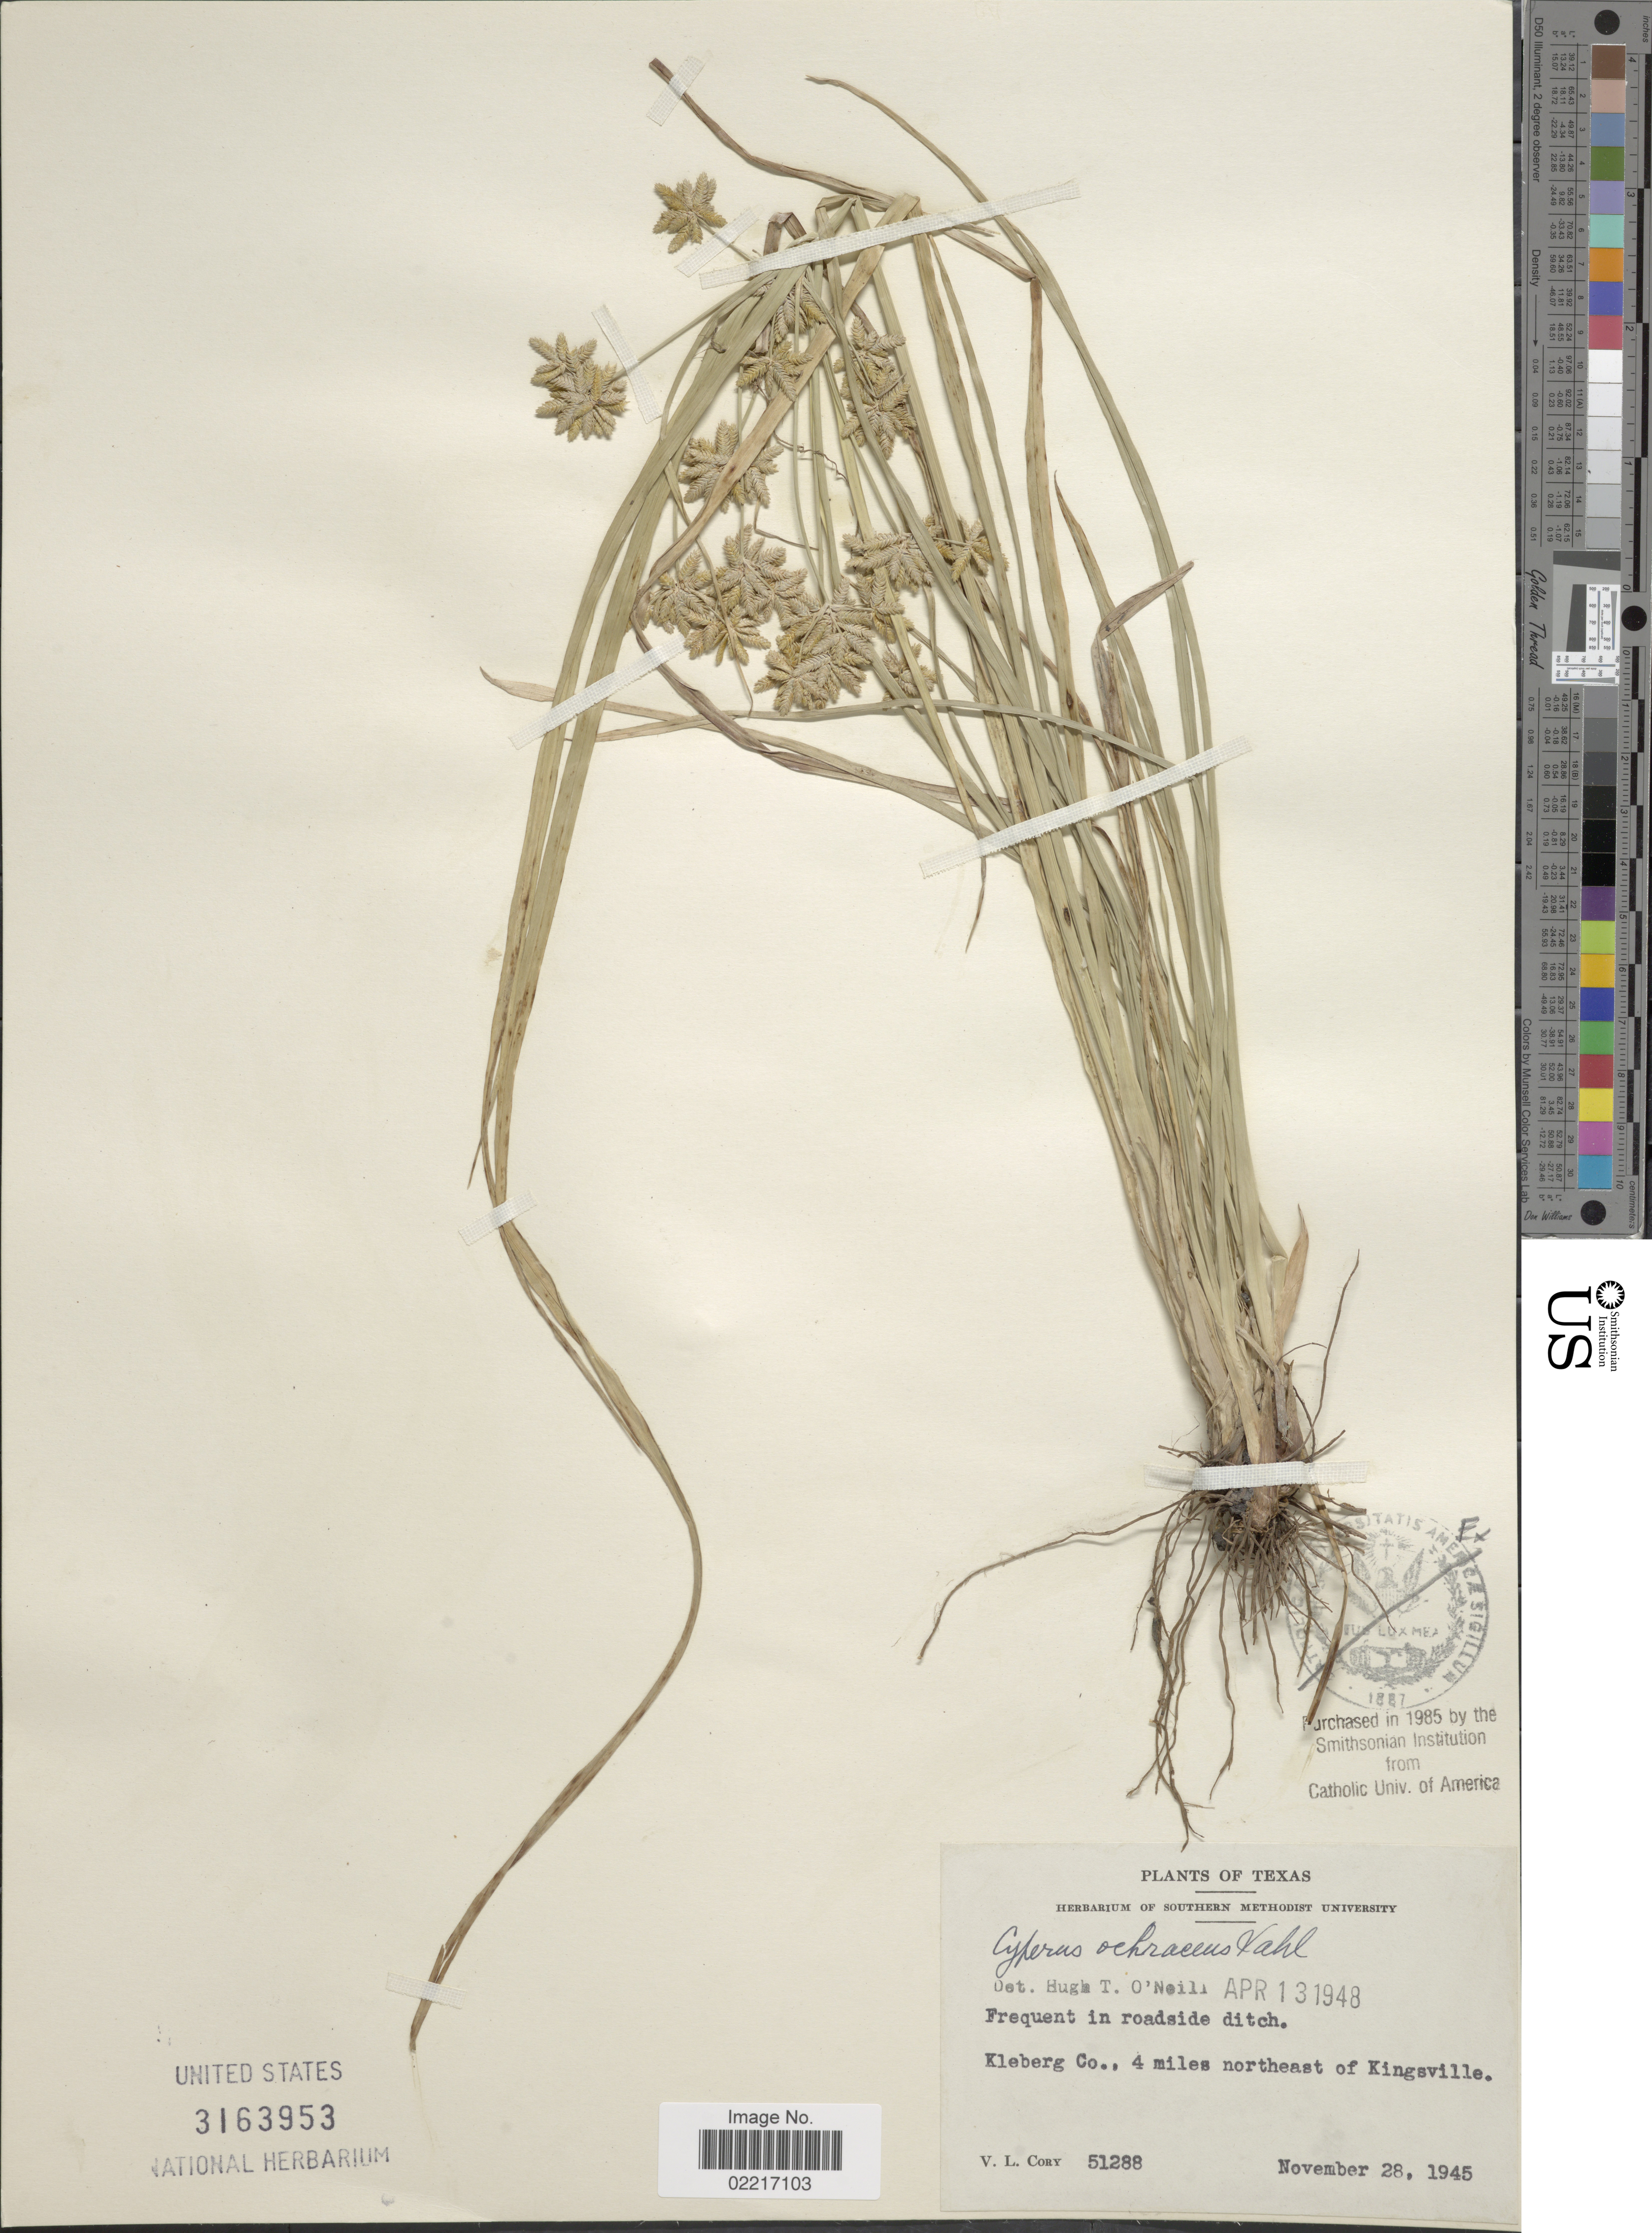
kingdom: Plantae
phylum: Tracheophyta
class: Liliopsida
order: Poales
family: Cyperaceae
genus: Cyperus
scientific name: Cyperus ochraceus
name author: Vahl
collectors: V. Cory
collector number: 51288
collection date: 1945-11-28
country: United States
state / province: Texas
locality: Frequent in roadside ditch, Kleberg Co., 4 miles northeast of Kingsville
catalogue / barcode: US 3163953